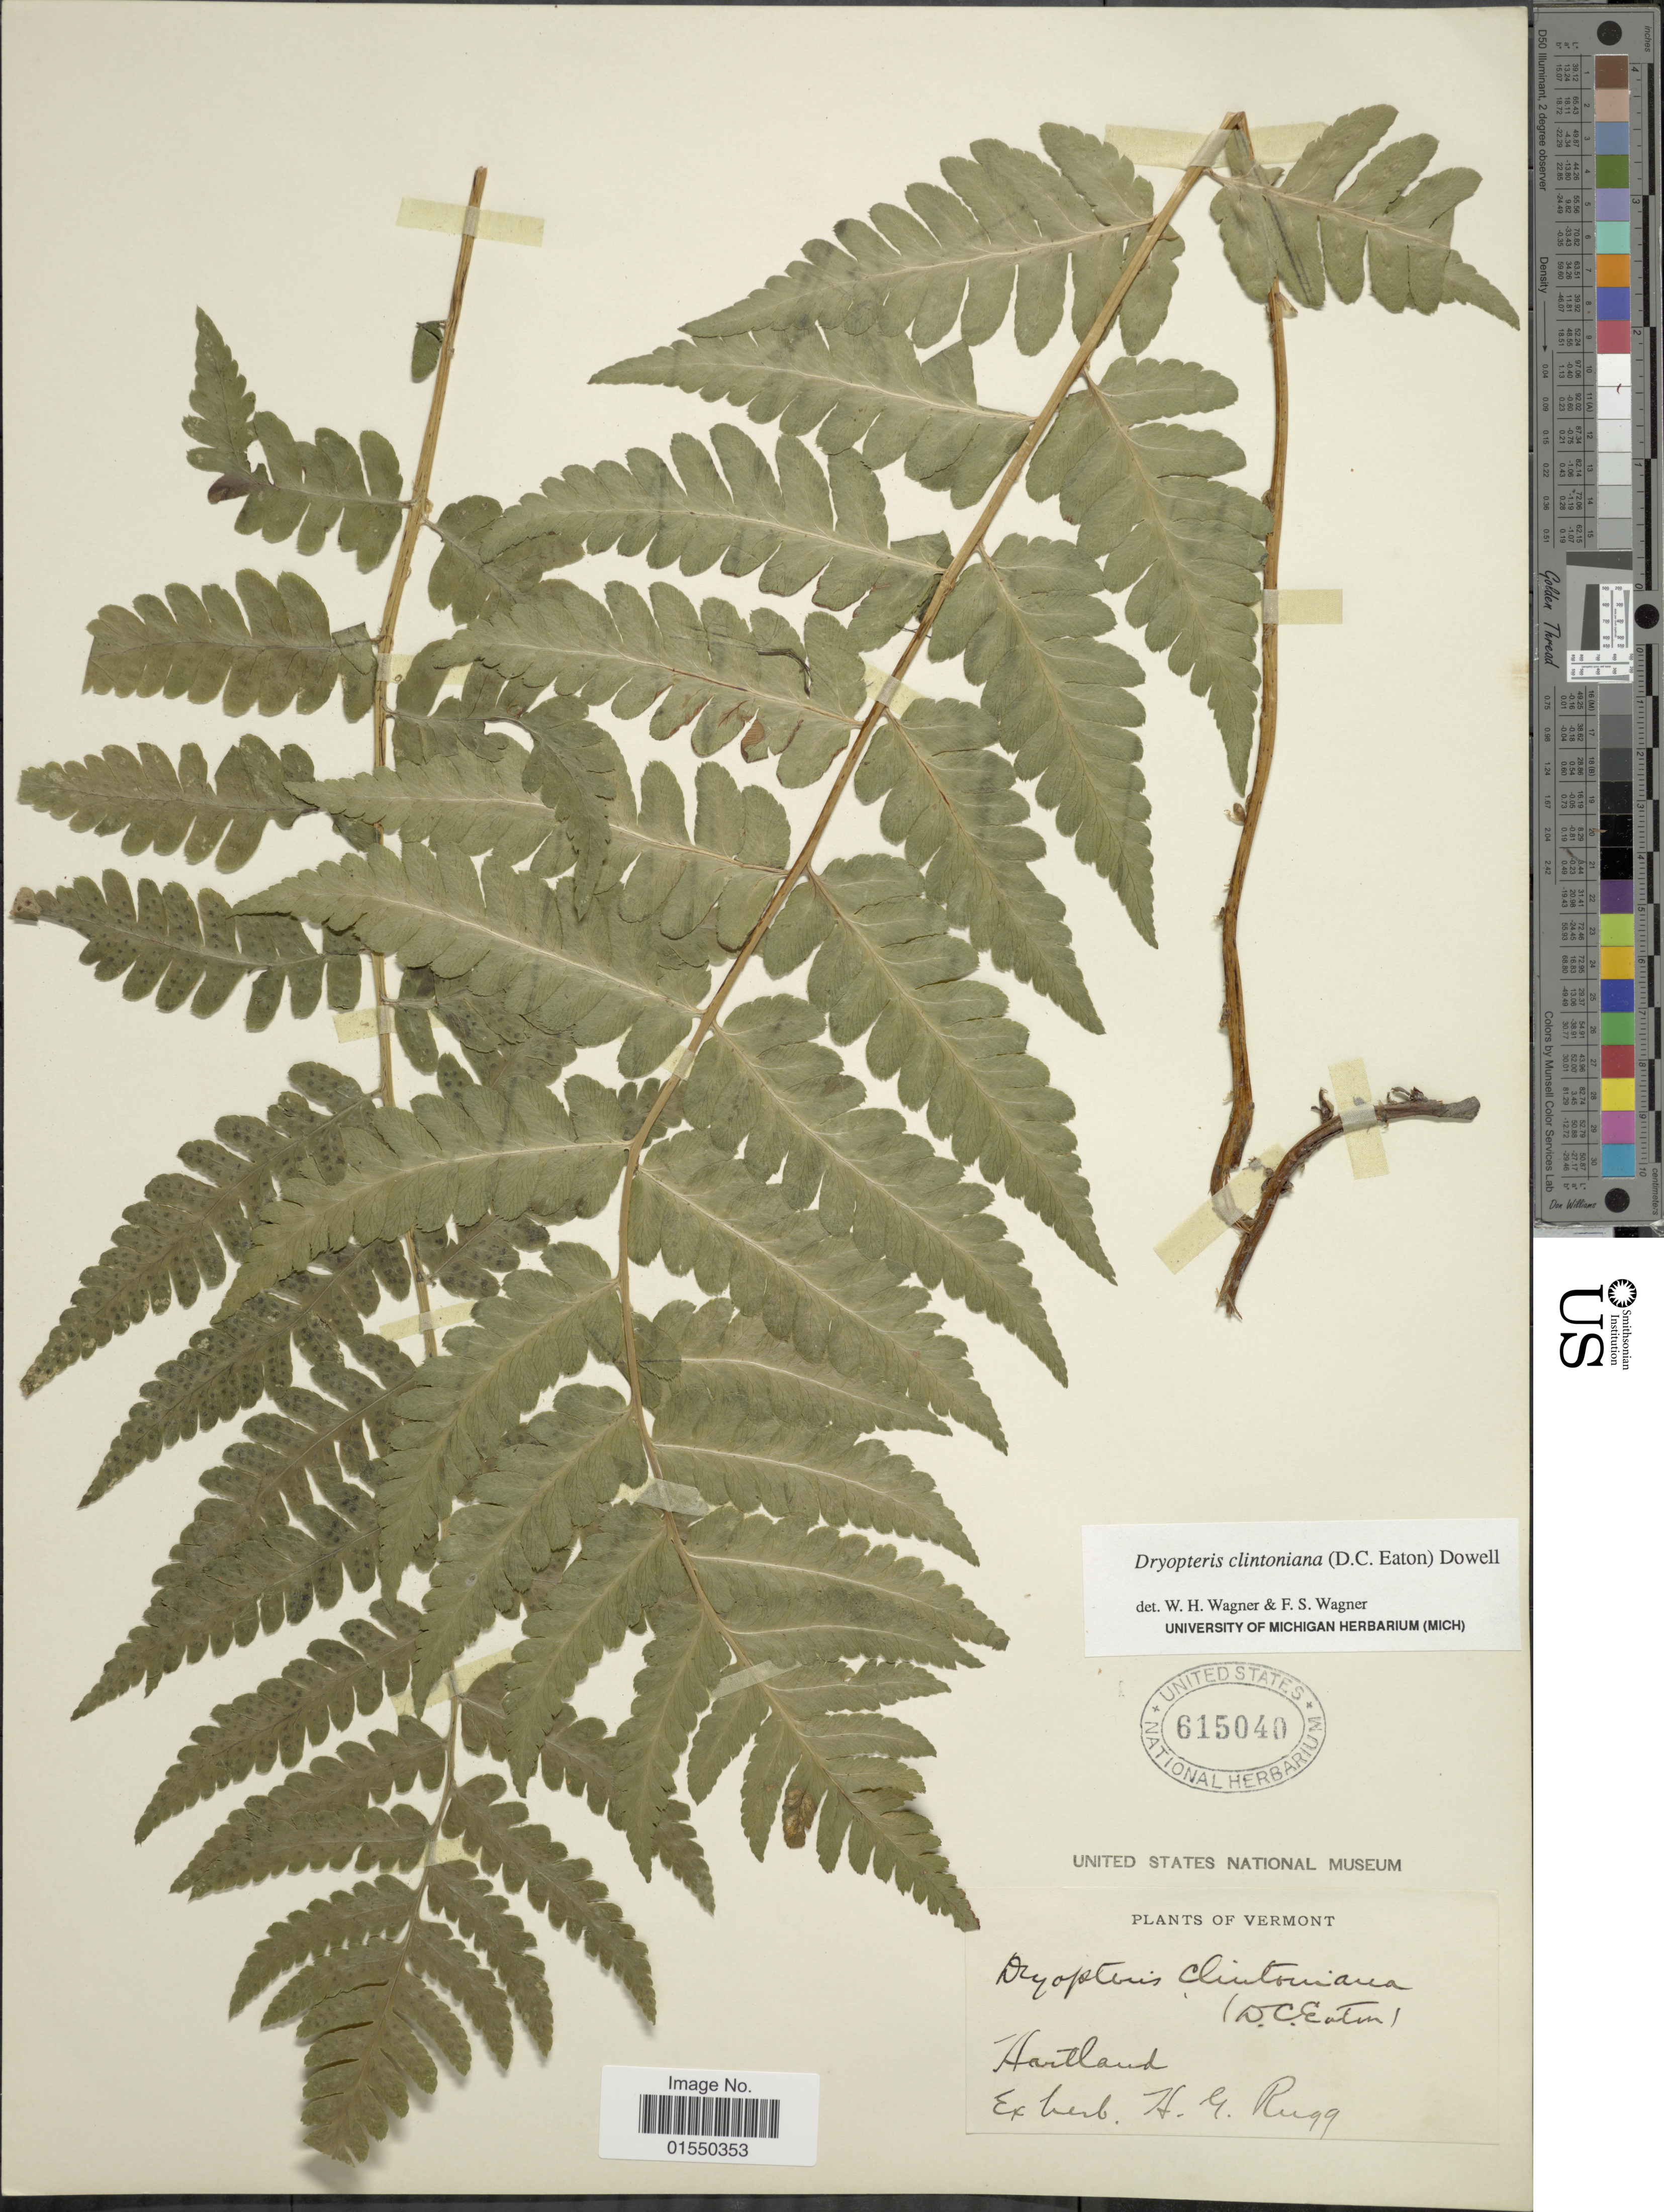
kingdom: Plantae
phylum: Tracheophyta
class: Polypodiopsida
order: Polypodiales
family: Dryopteridaceae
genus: Dryopteris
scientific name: Dryopteris clintoniana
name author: (D.C. Eaton) Dowell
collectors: ex herb. Harold Goddard Rugg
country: United States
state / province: Vermont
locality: Hartland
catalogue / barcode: US 615040